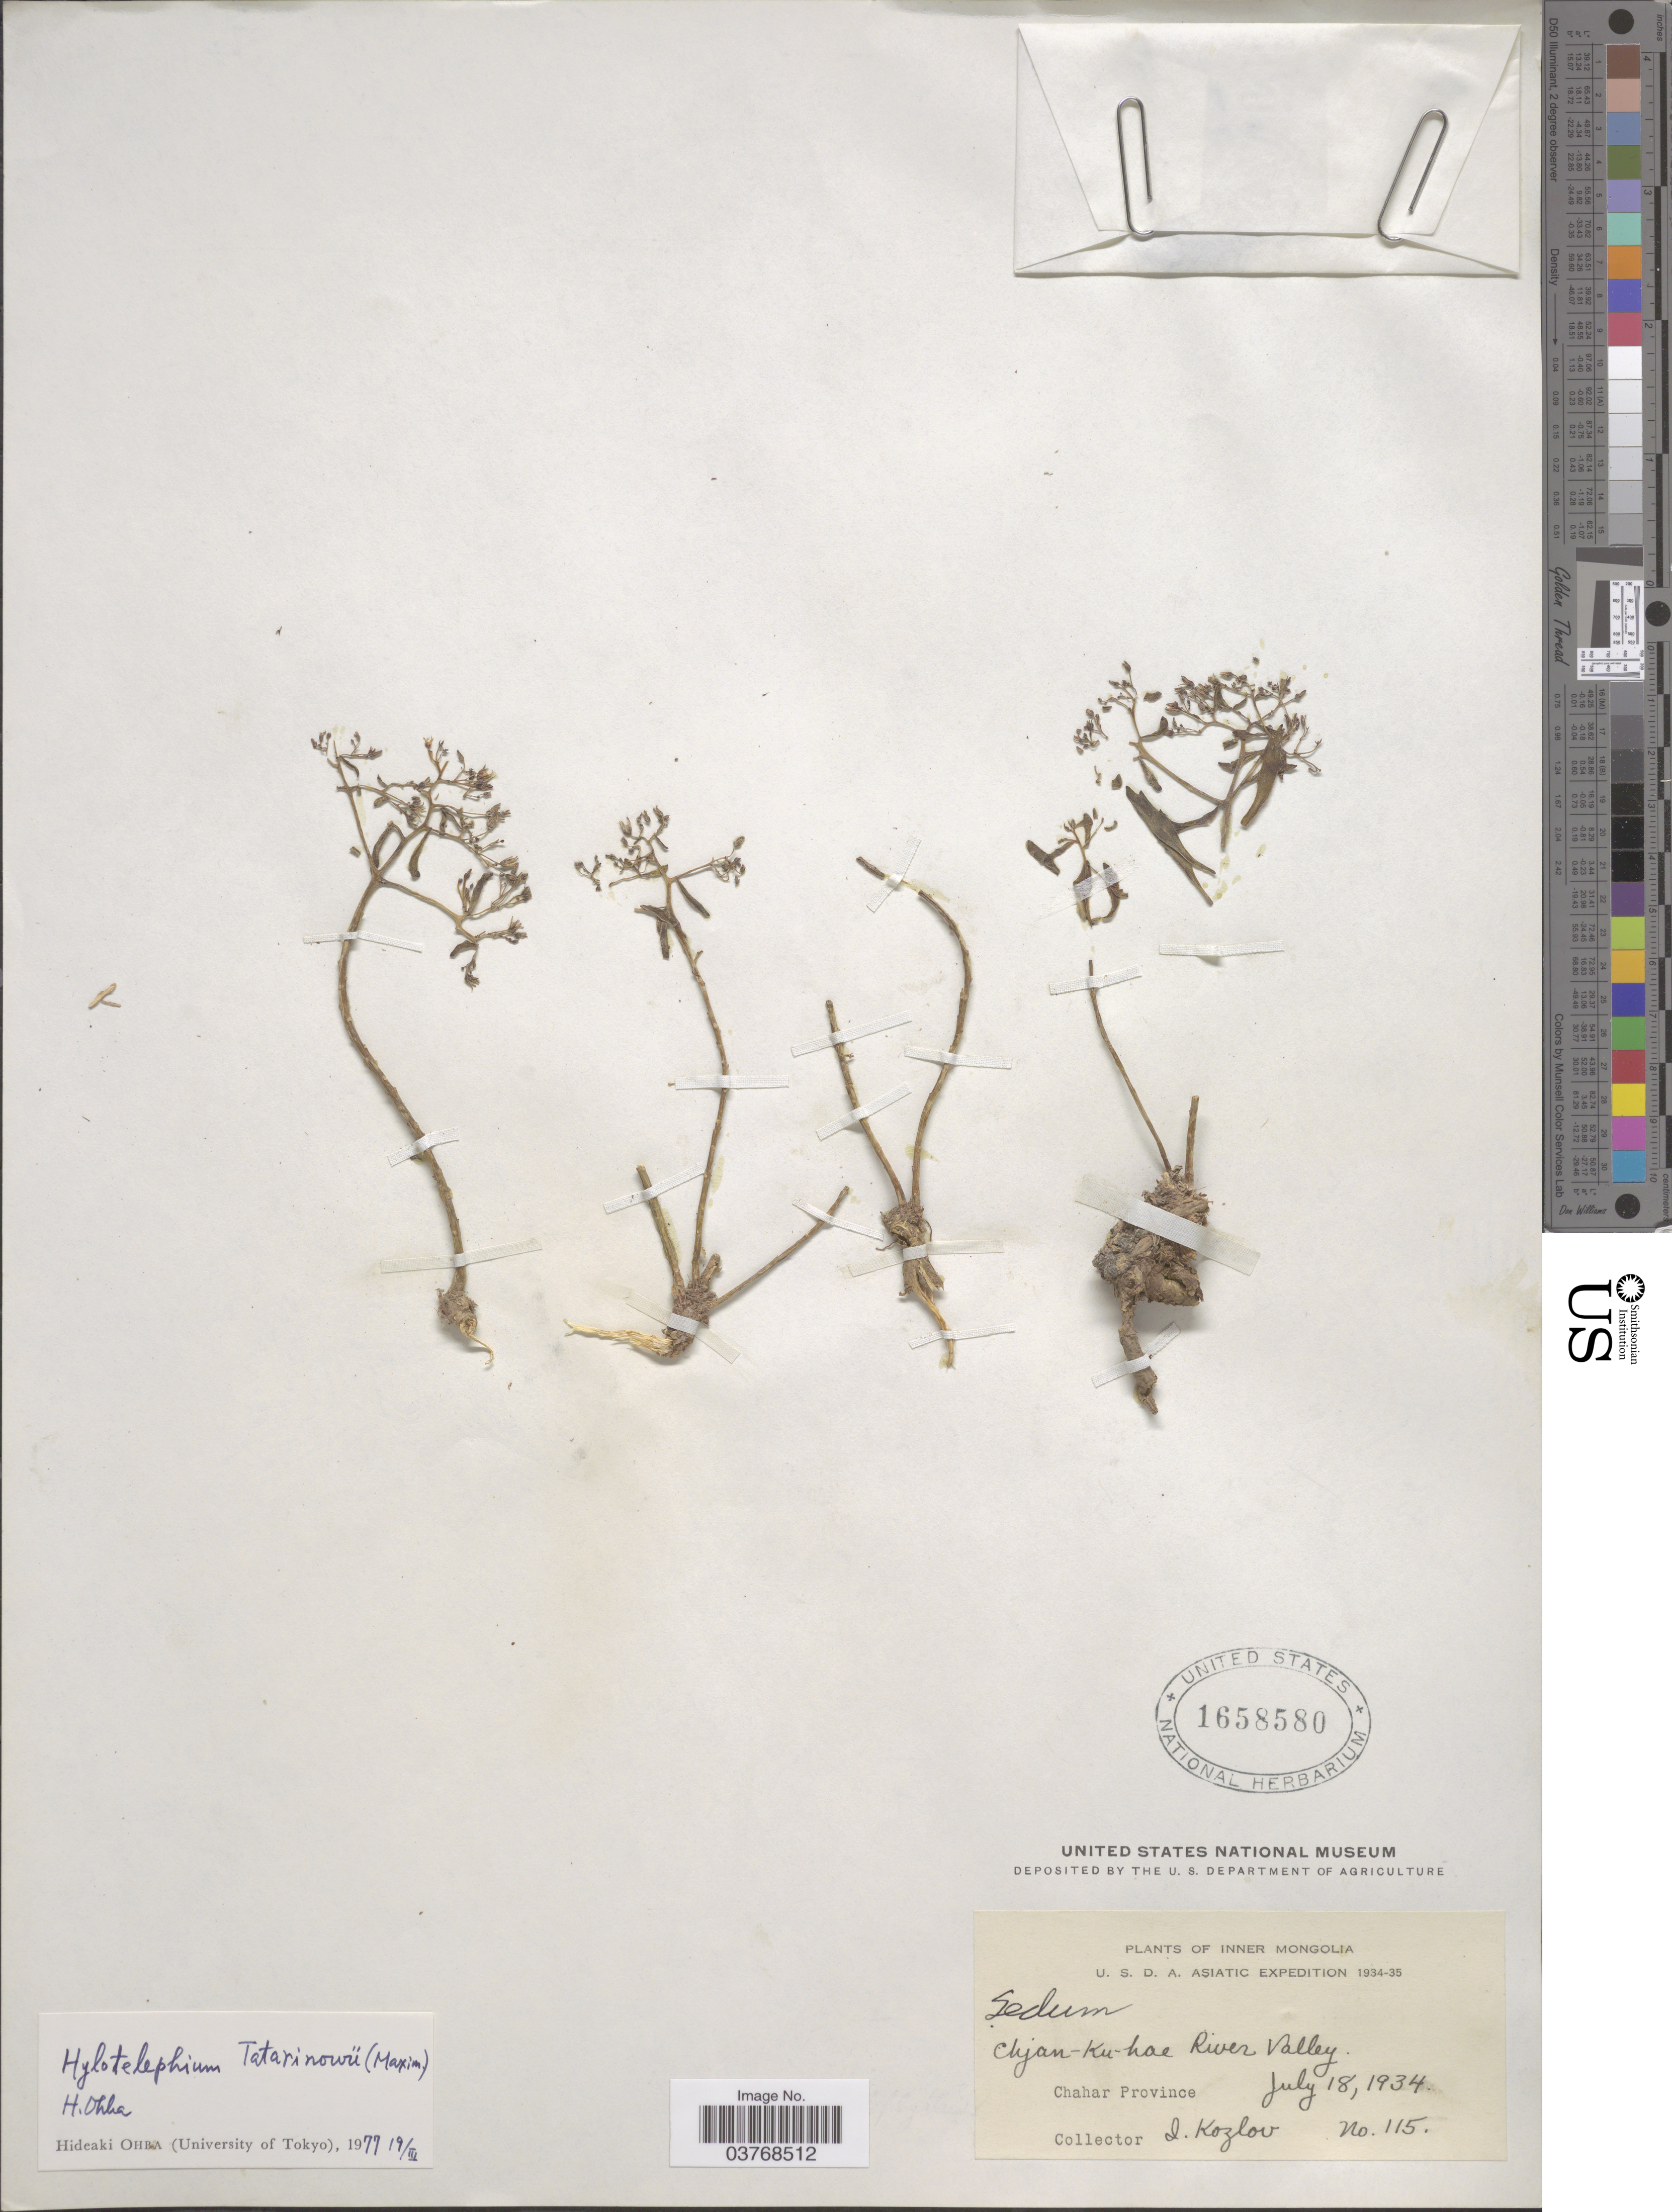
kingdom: Plantae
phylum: Tracheophyta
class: Magnoliopsida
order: Saxifragales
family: Crassulaceae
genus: Sedum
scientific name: Sedum sp.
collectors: I. Kozlov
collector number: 115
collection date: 1934-07-18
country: China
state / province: Nei Monggol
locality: Inner Mongolia. Chjan-Ku-hae River Valley. Chahar Province.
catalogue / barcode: US 1658580